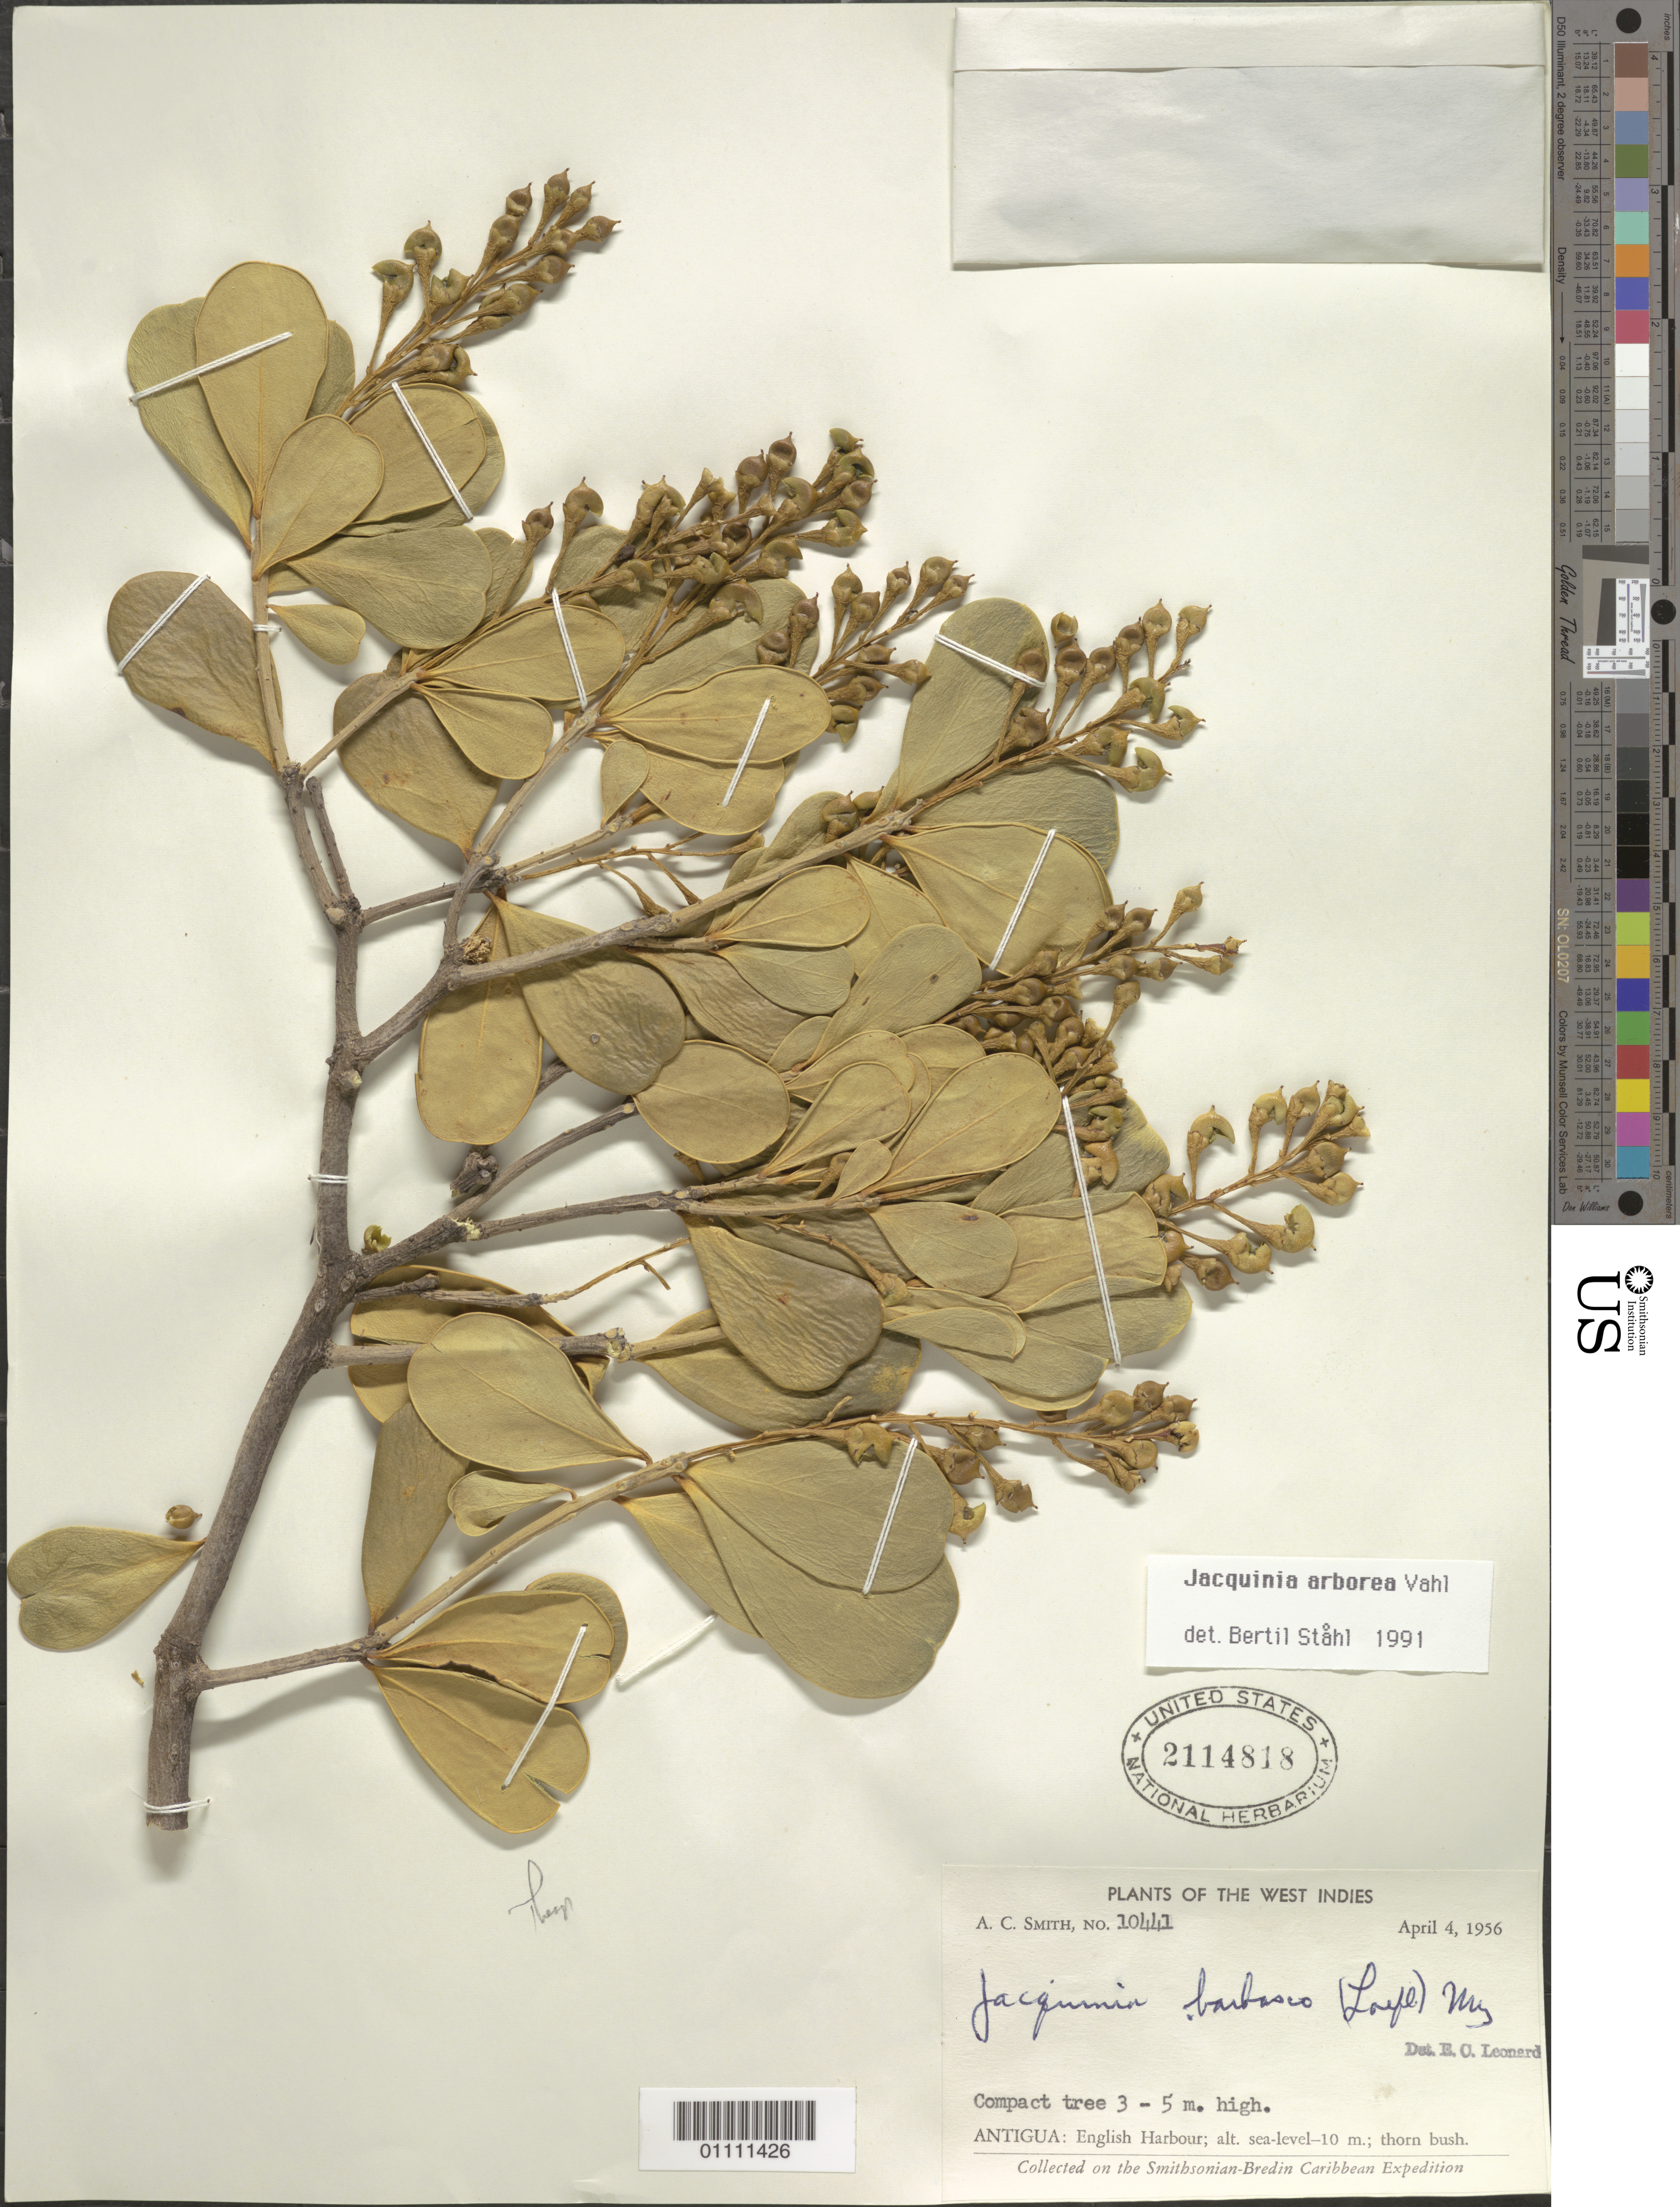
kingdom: Plantae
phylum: Tracheophyta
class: Magnoliopsida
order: Ericales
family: Primulaceae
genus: Jacquinia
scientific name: Jacquinia arborea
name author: Vahl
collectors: A. C. Smith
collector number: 10441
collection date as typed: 04 Apr 1956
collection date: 1956-04-04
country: Antigua and Barbuda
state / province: Saint John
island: Antigua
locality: English Harbor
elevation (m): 0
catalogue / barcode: US 2114818